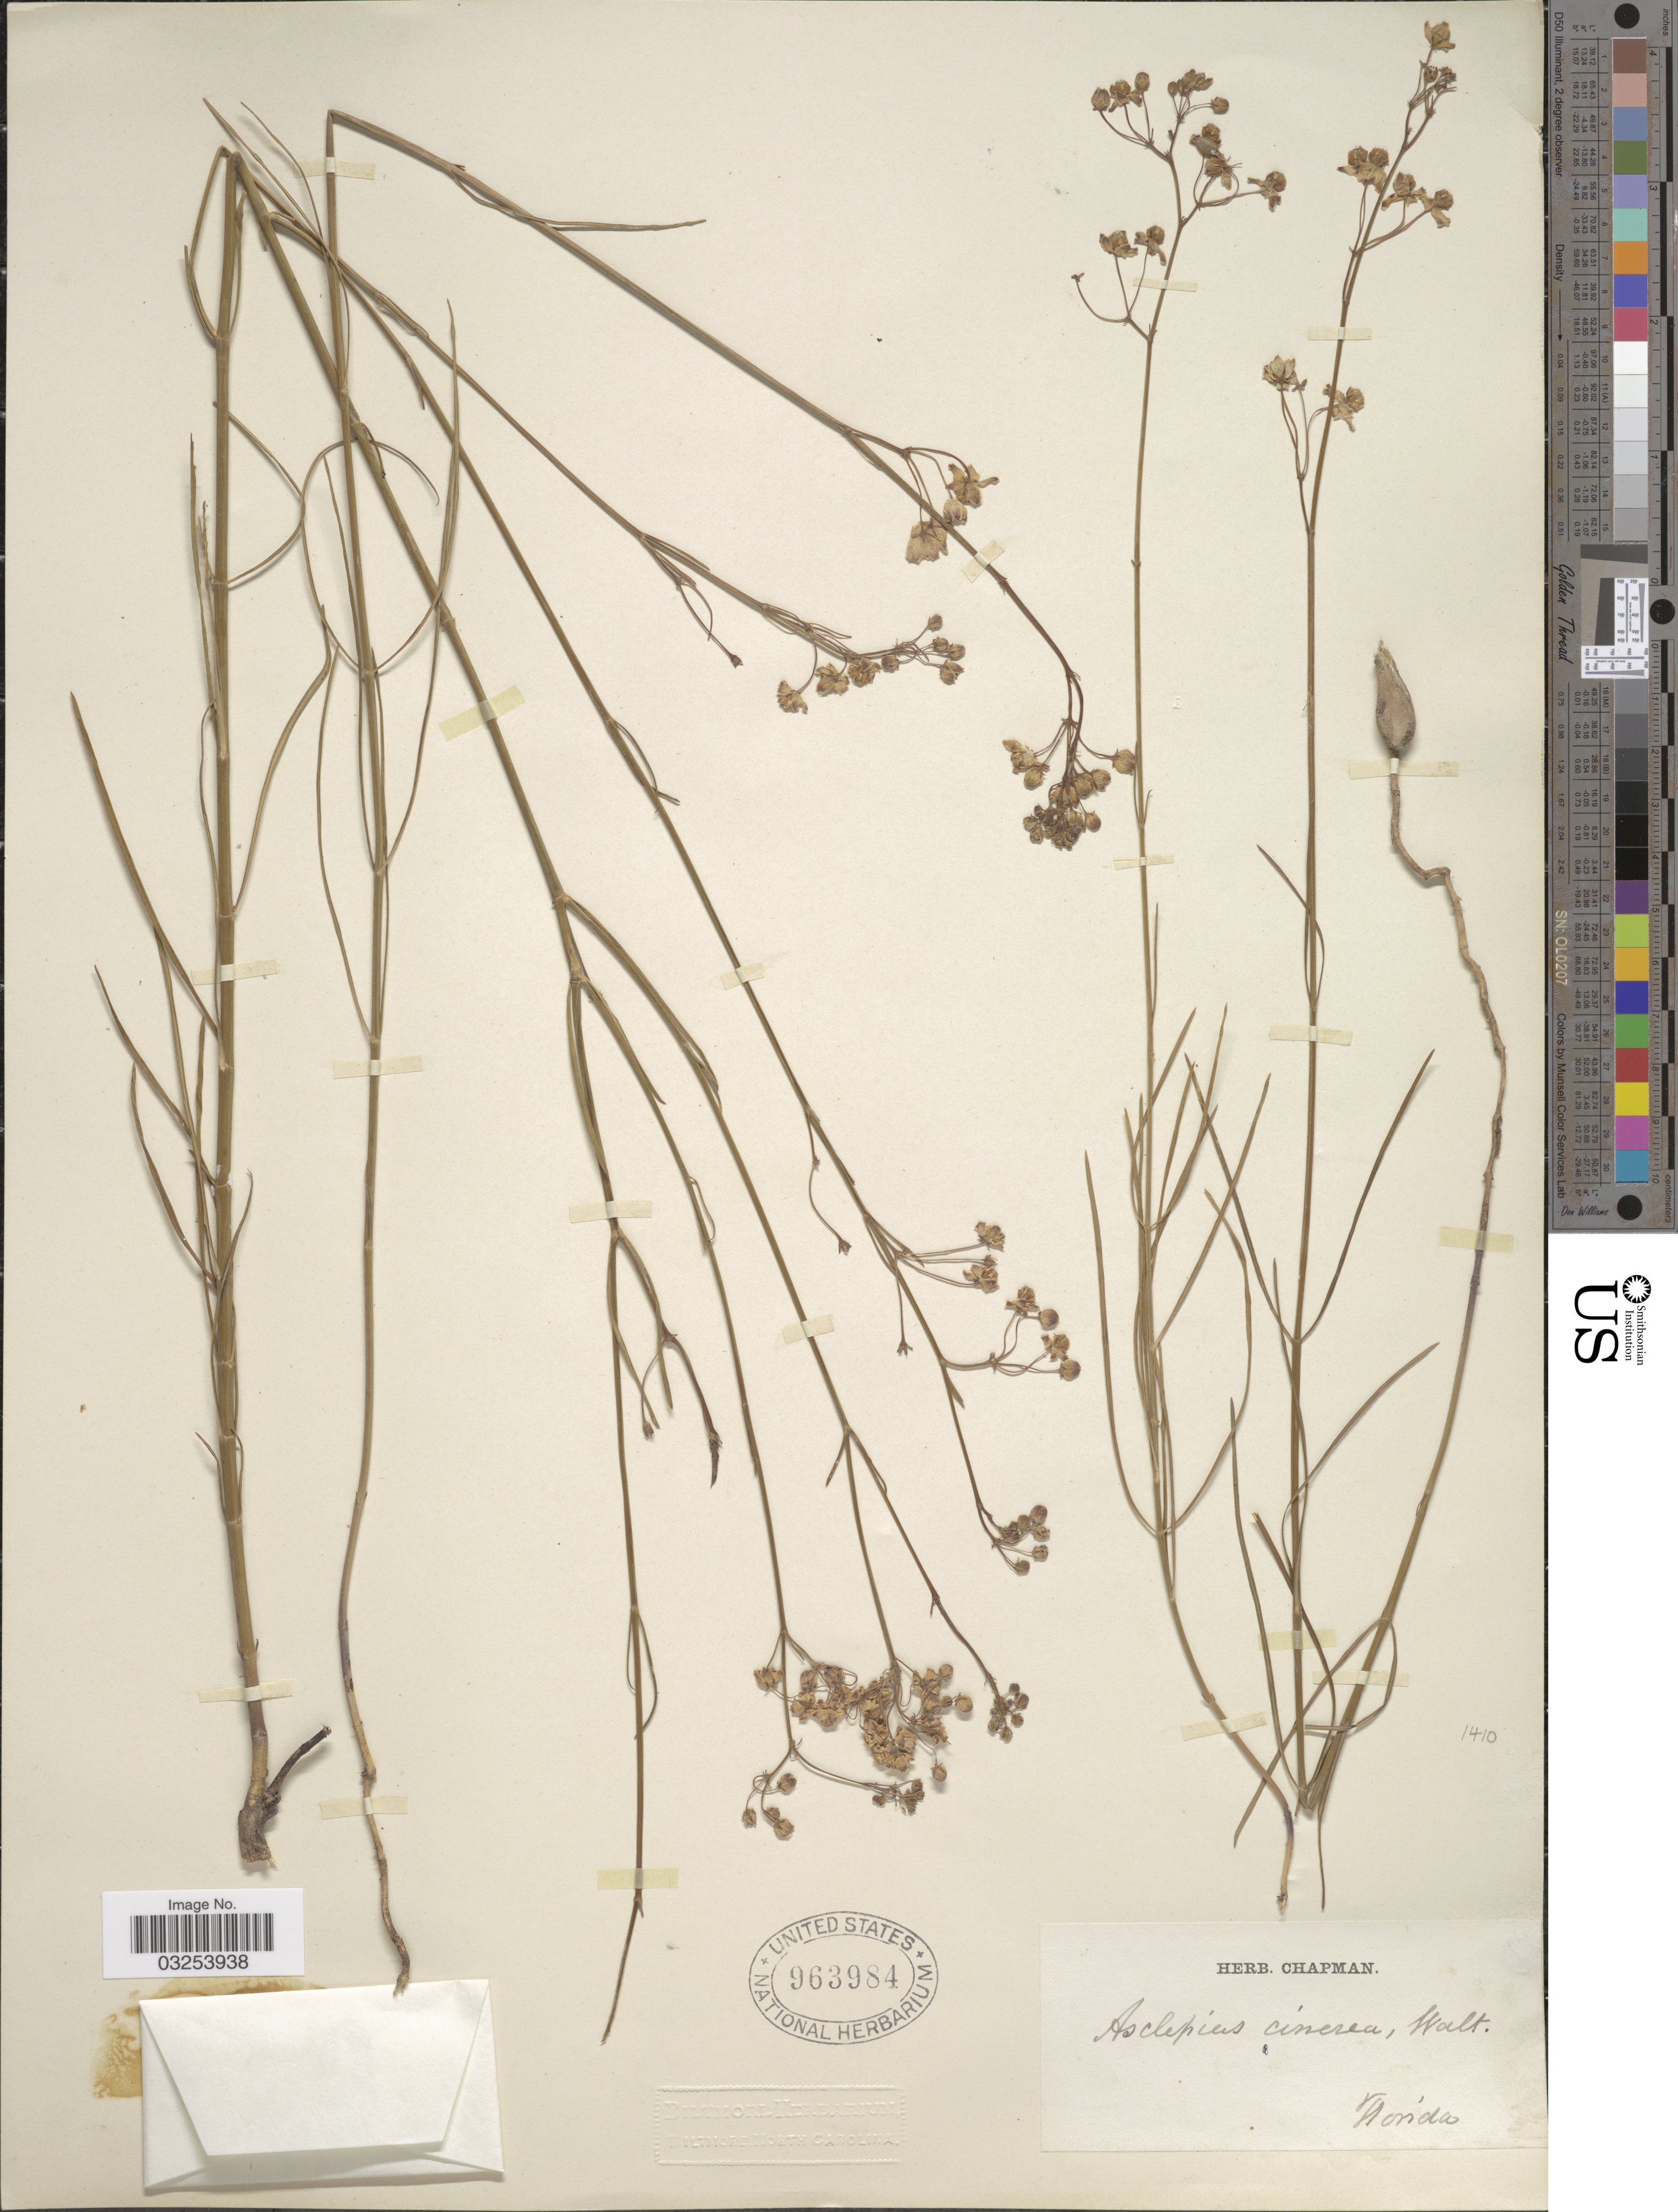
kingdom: Plantae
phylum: Tracheophyta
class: Magnoliopsida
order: Gentianales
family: Apocynaceae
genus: Asclepias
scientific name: Asclepias cinerea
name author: Walter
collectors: ex herb. Chapman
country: United States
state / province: Florida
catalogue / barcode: US 963984